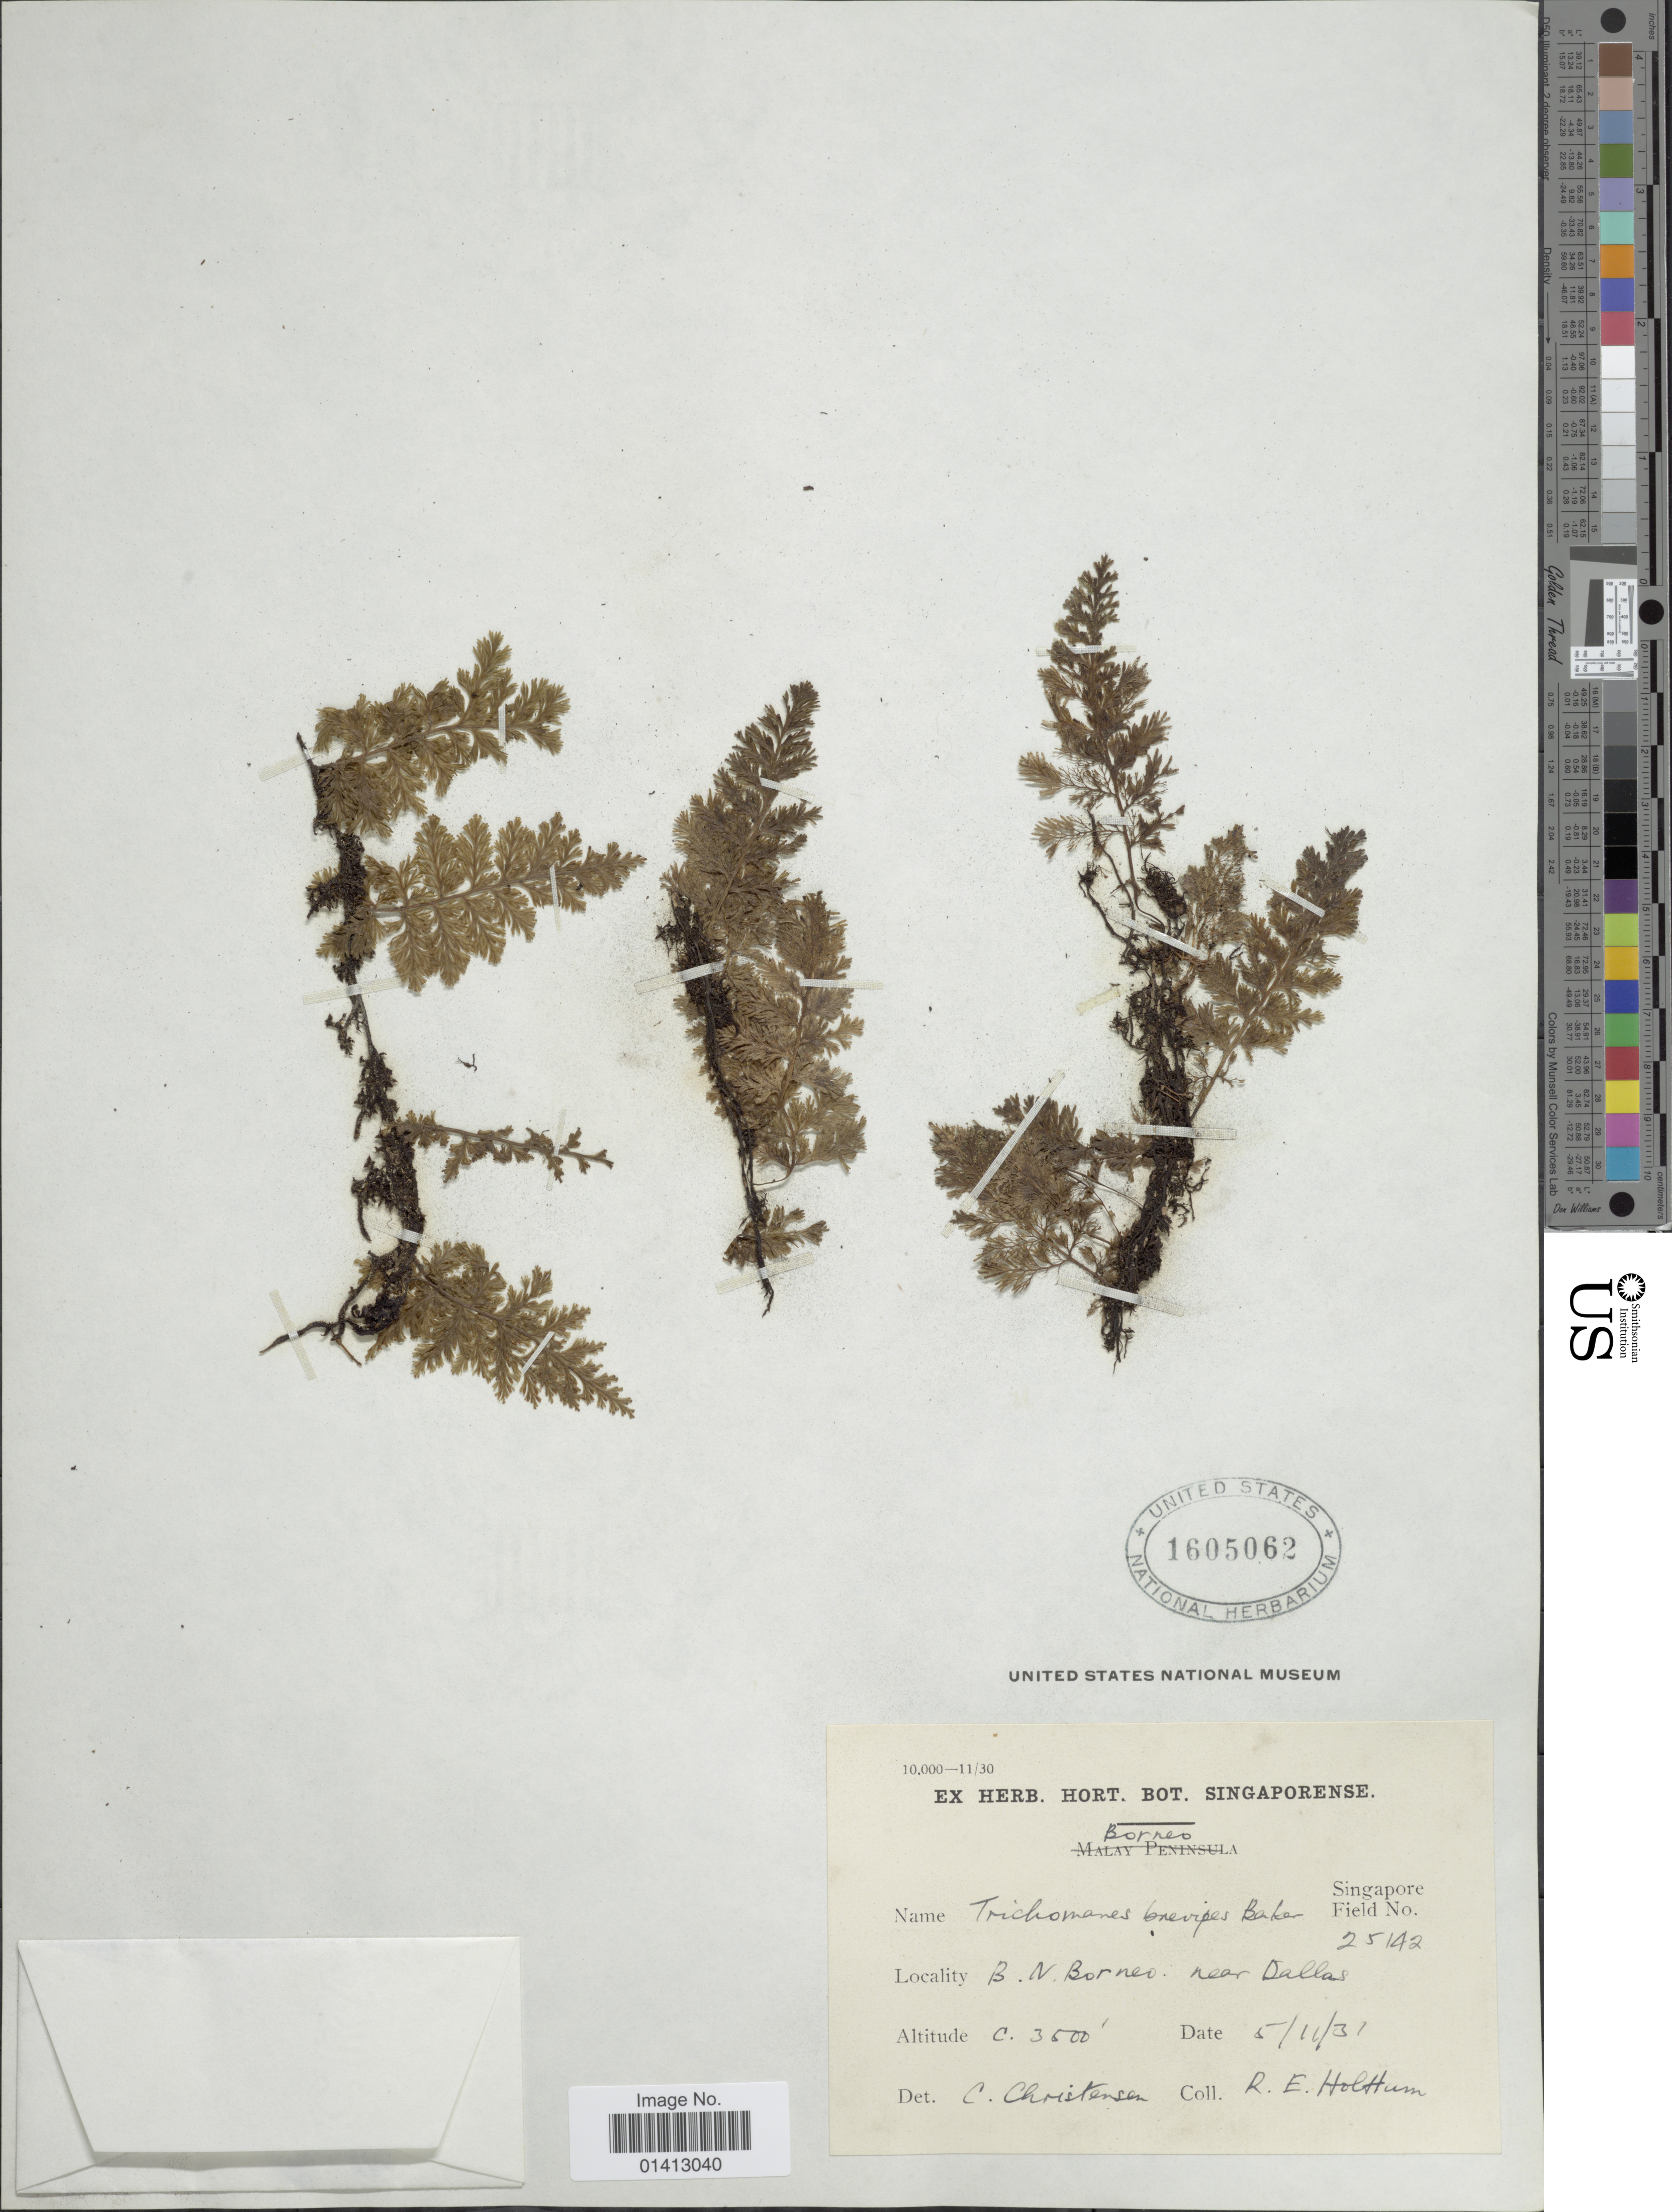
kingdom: Plantae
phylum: Tracheophyta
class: Polypodiopsida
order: Hymenophyllales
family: Hymenophyllaceae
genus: Crepidomanes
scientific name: Crepidomanes brevipes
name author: (C. Presl) Copel.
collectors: R. E. Holttum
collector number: Singapore Field 25142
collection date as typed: Transcribed d/m/y: 5/11/31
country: Malaysia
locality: Borneo, B.N. Borneo: near Dallas [interpreted]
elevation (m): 1067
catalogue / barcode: US 1605062